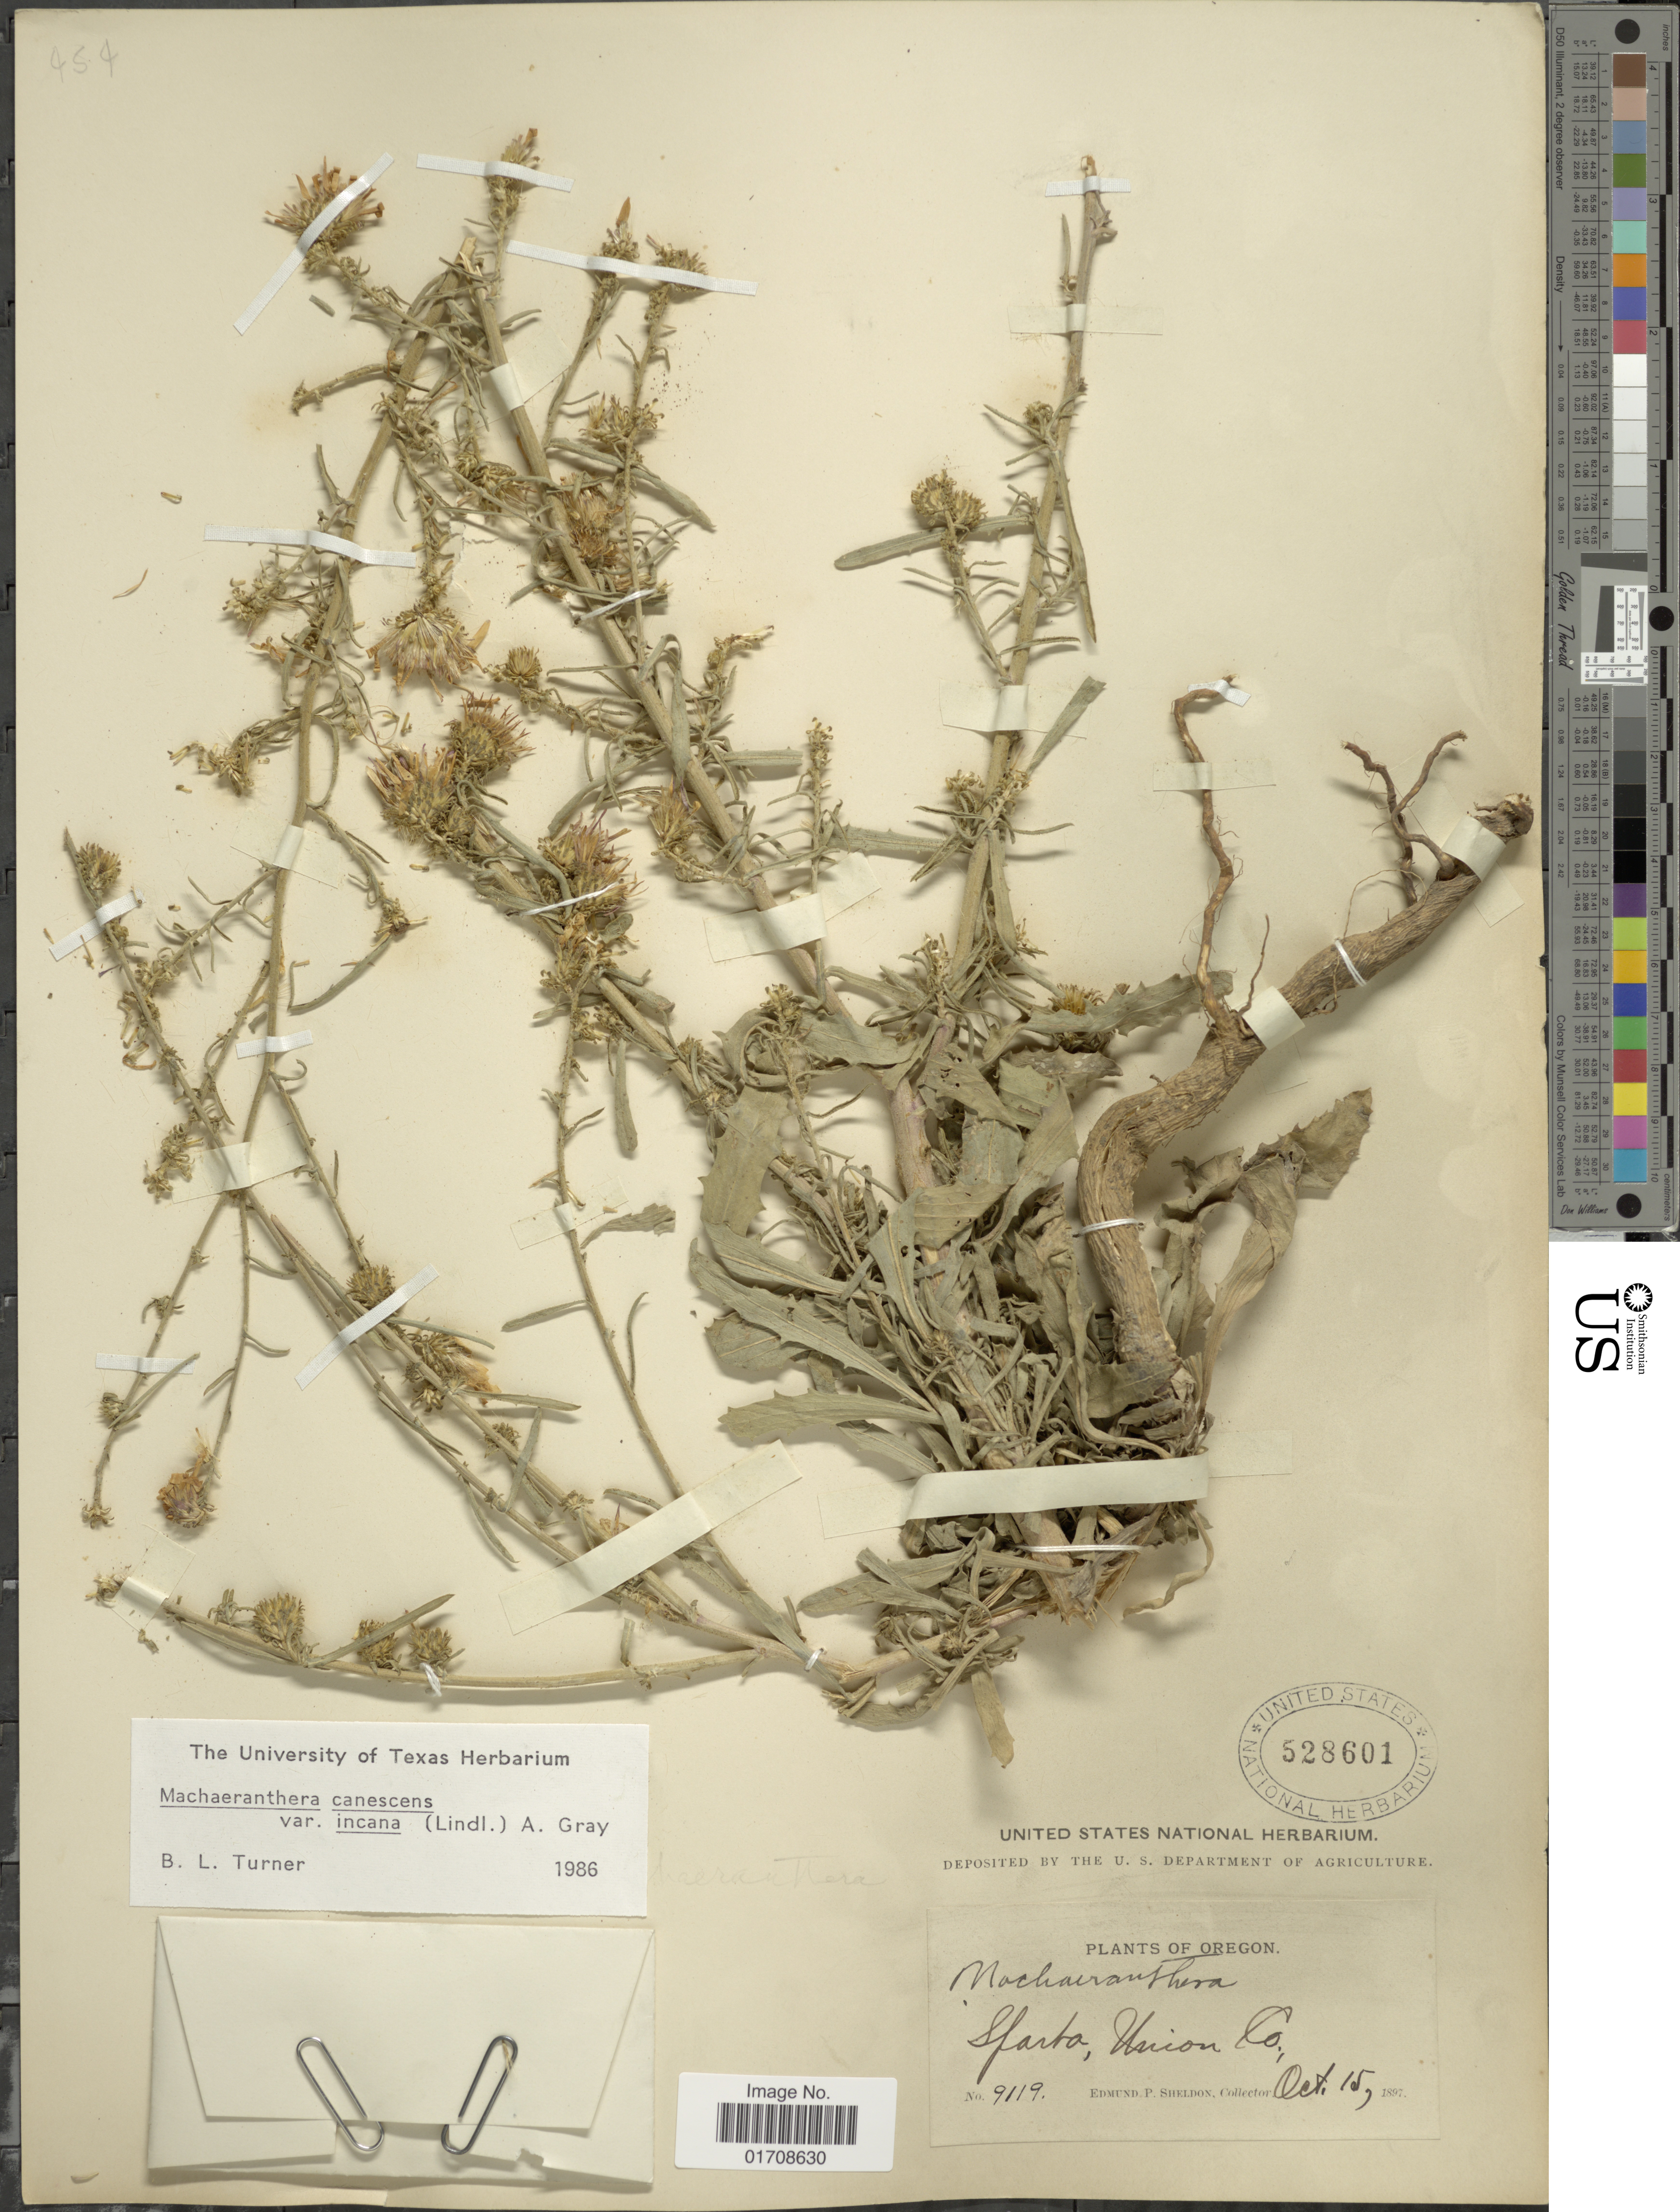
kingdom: Plantae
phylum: Tracheophyta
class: Magnoliopsida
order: Asterales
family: Asteraceae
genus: Machaeranthera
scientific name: Machaeranthera canescens var. incana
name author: (Lindl.) A. Gray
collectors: E. P. Sheldon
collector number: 9119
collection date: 1897-10-15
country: United States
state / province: Oregon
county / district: Union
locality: Sparta, Union Co.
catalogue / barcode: US 528601